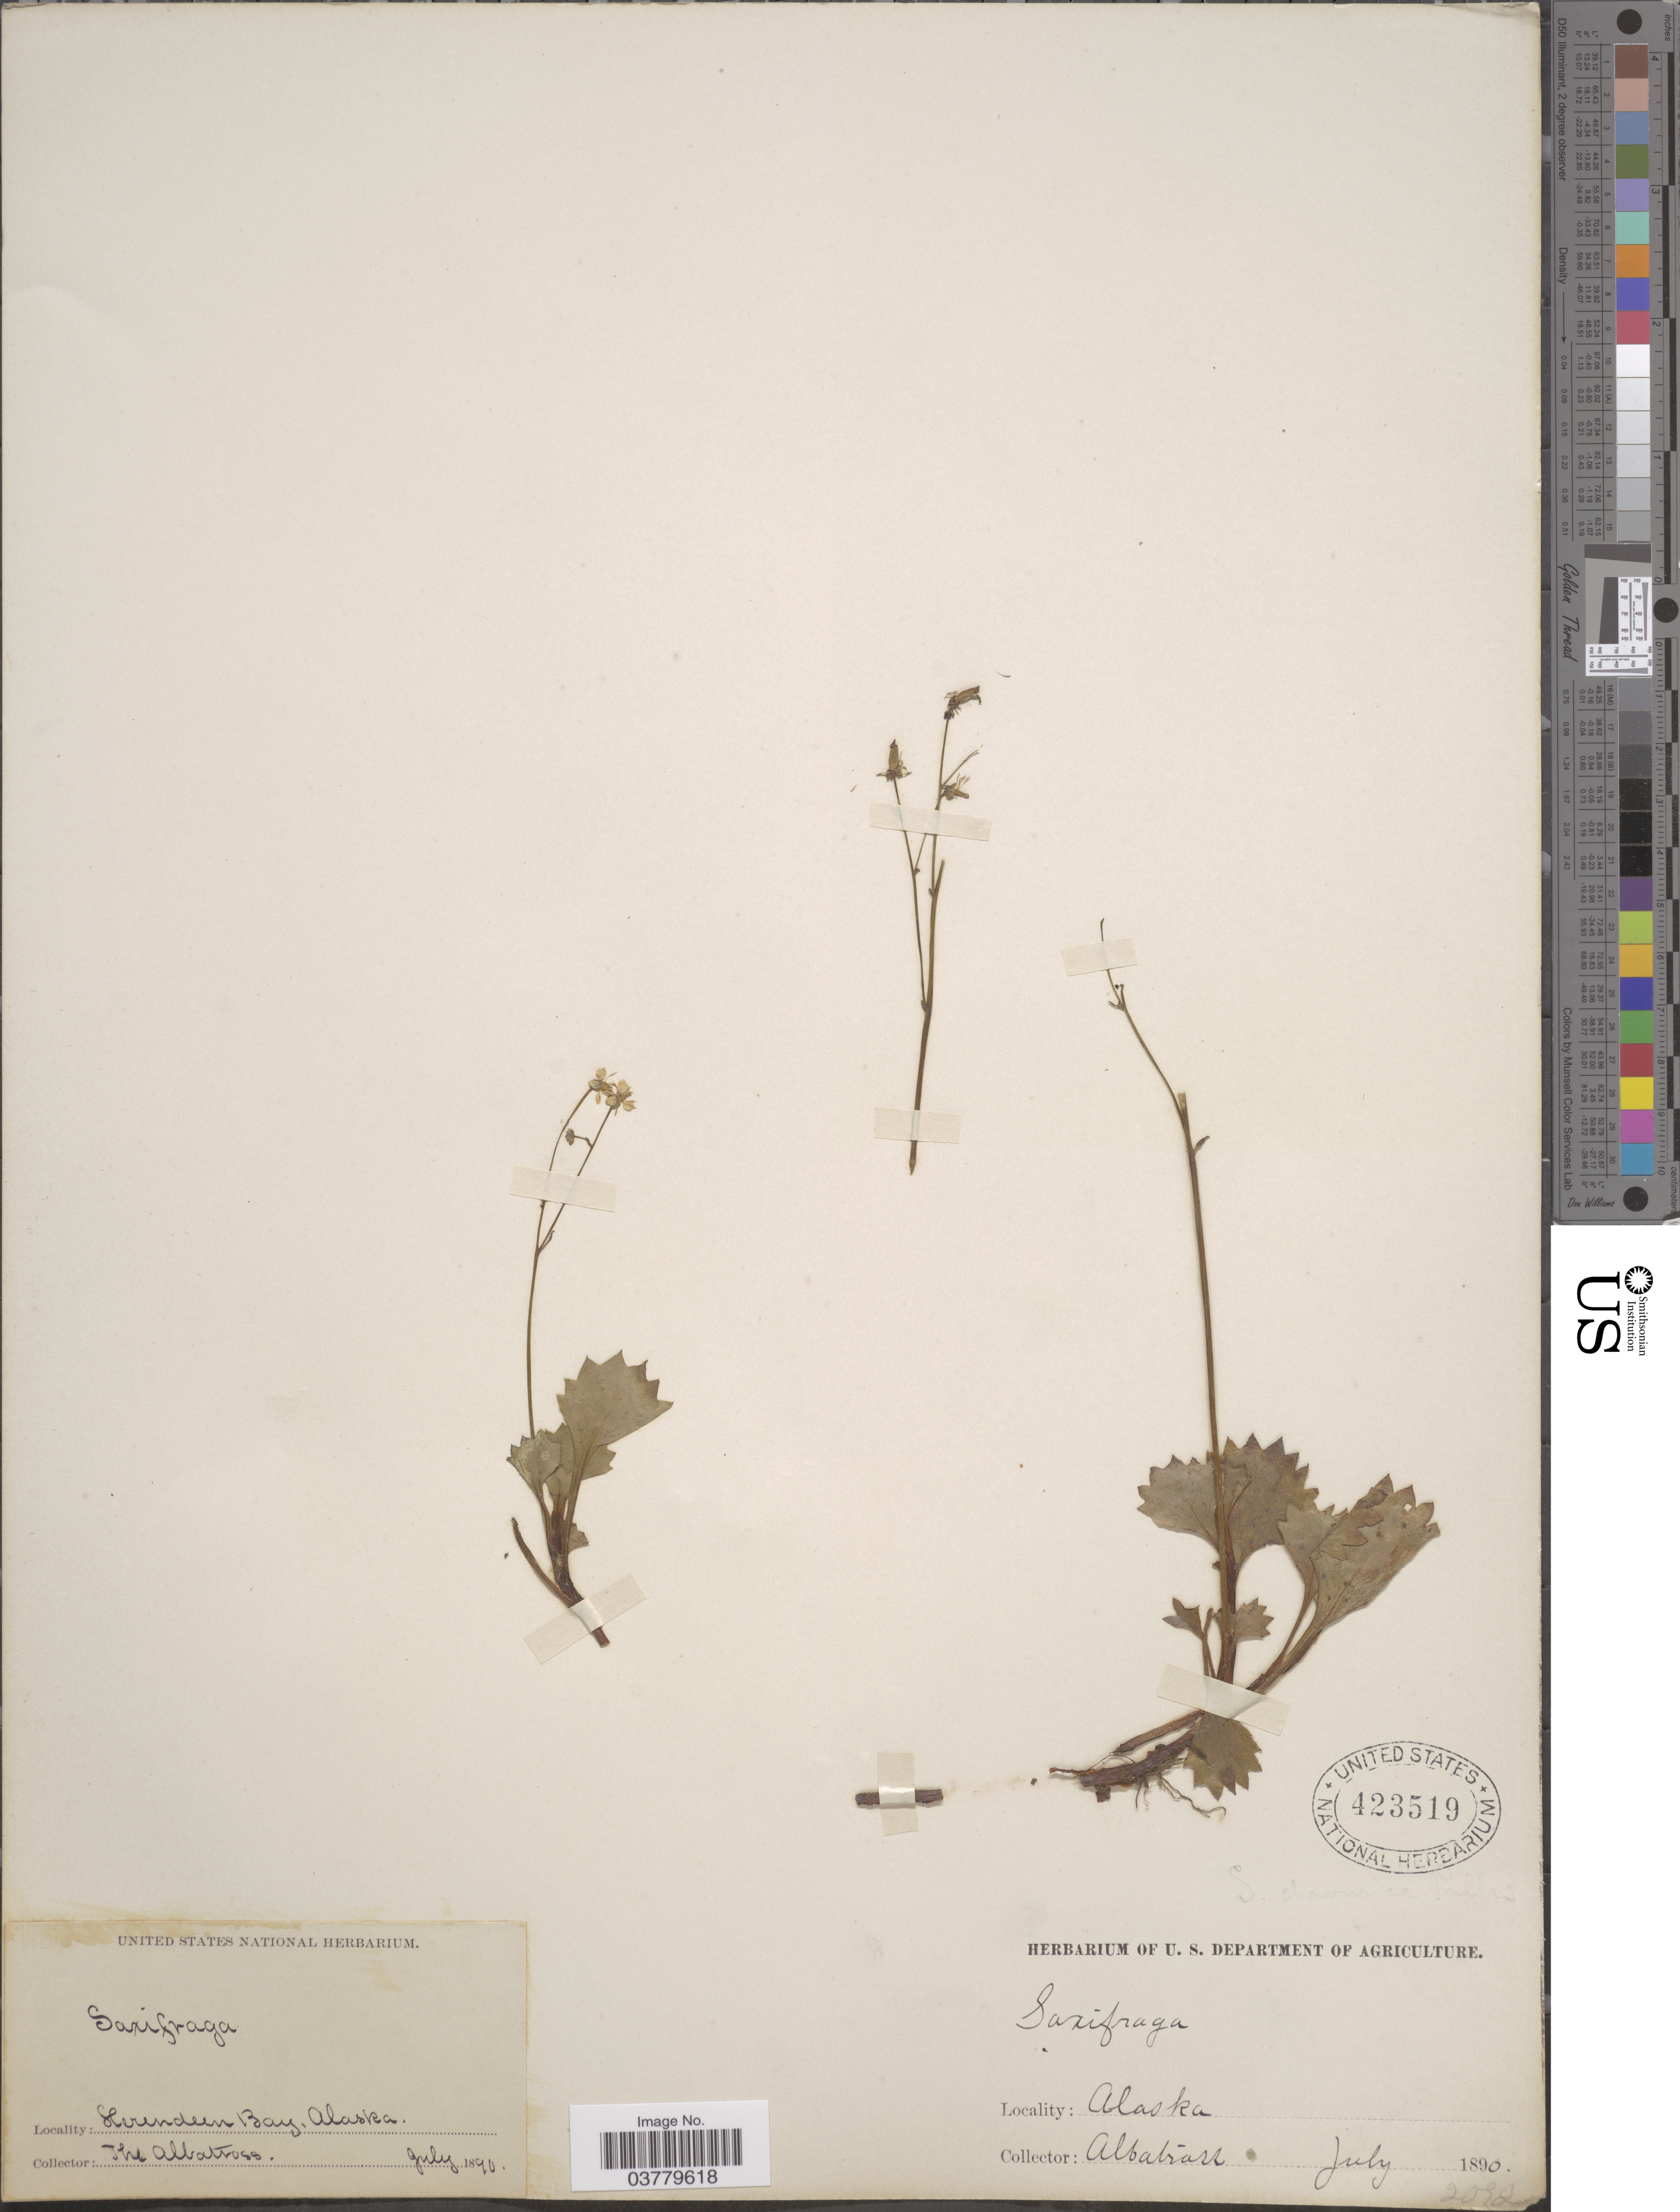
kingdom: Plantae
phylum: Tracheophyta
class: Magnoliopsida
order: Saxifragales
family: Saxifragaceae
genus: Micranthes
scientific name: Micranthes sp.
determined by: Strong, Mark T., (BOT), Smithsonian Institution - National Museum of Natural History (UNITED STATES)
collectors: "The Albatross"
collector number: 2092*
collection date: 1890-07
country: United States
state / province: Alaska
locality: Herendeen Bay.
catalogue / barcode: US 423519